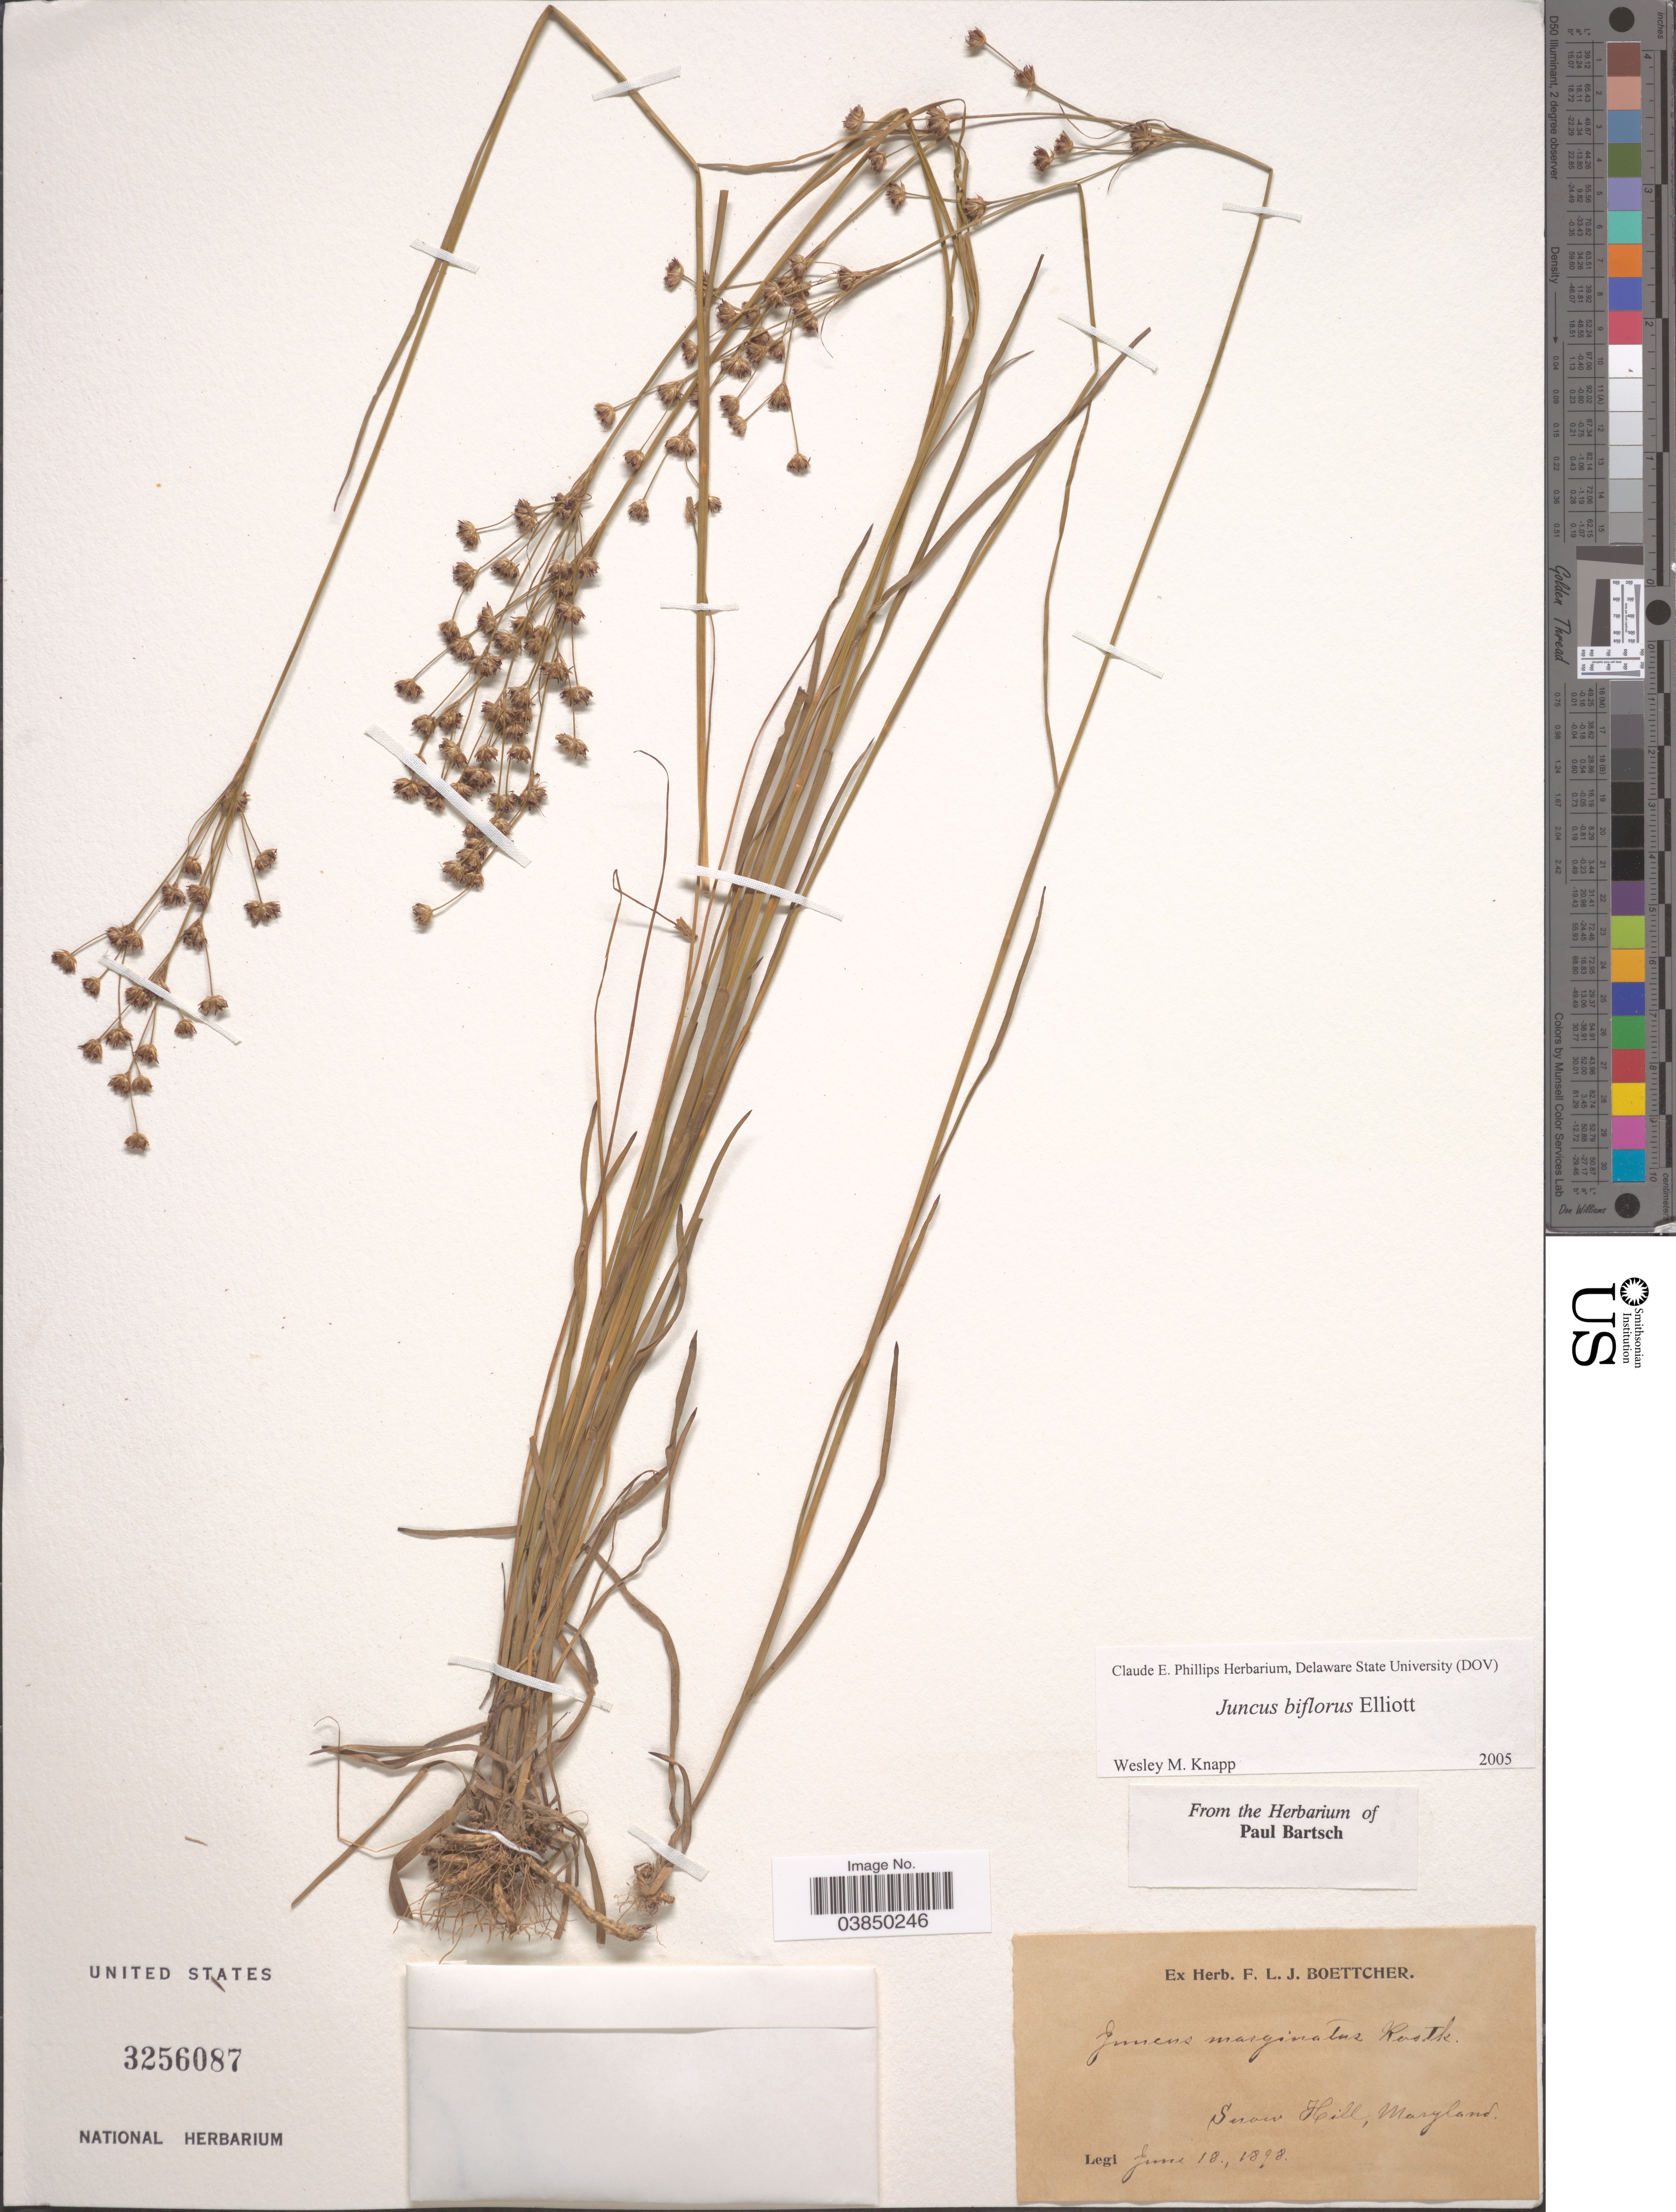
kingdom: Plantae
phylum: Tracheophyta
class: Liliopsida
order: Poales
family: Juncaceae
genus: Juncus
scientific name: Juncus biflorus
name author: Ell.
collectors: ex herb. F. L. J. Boettcher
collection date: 1898-06-18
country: United States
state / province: Maryland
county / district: Worcester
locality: Snow Hill.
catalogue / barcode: US 3256087